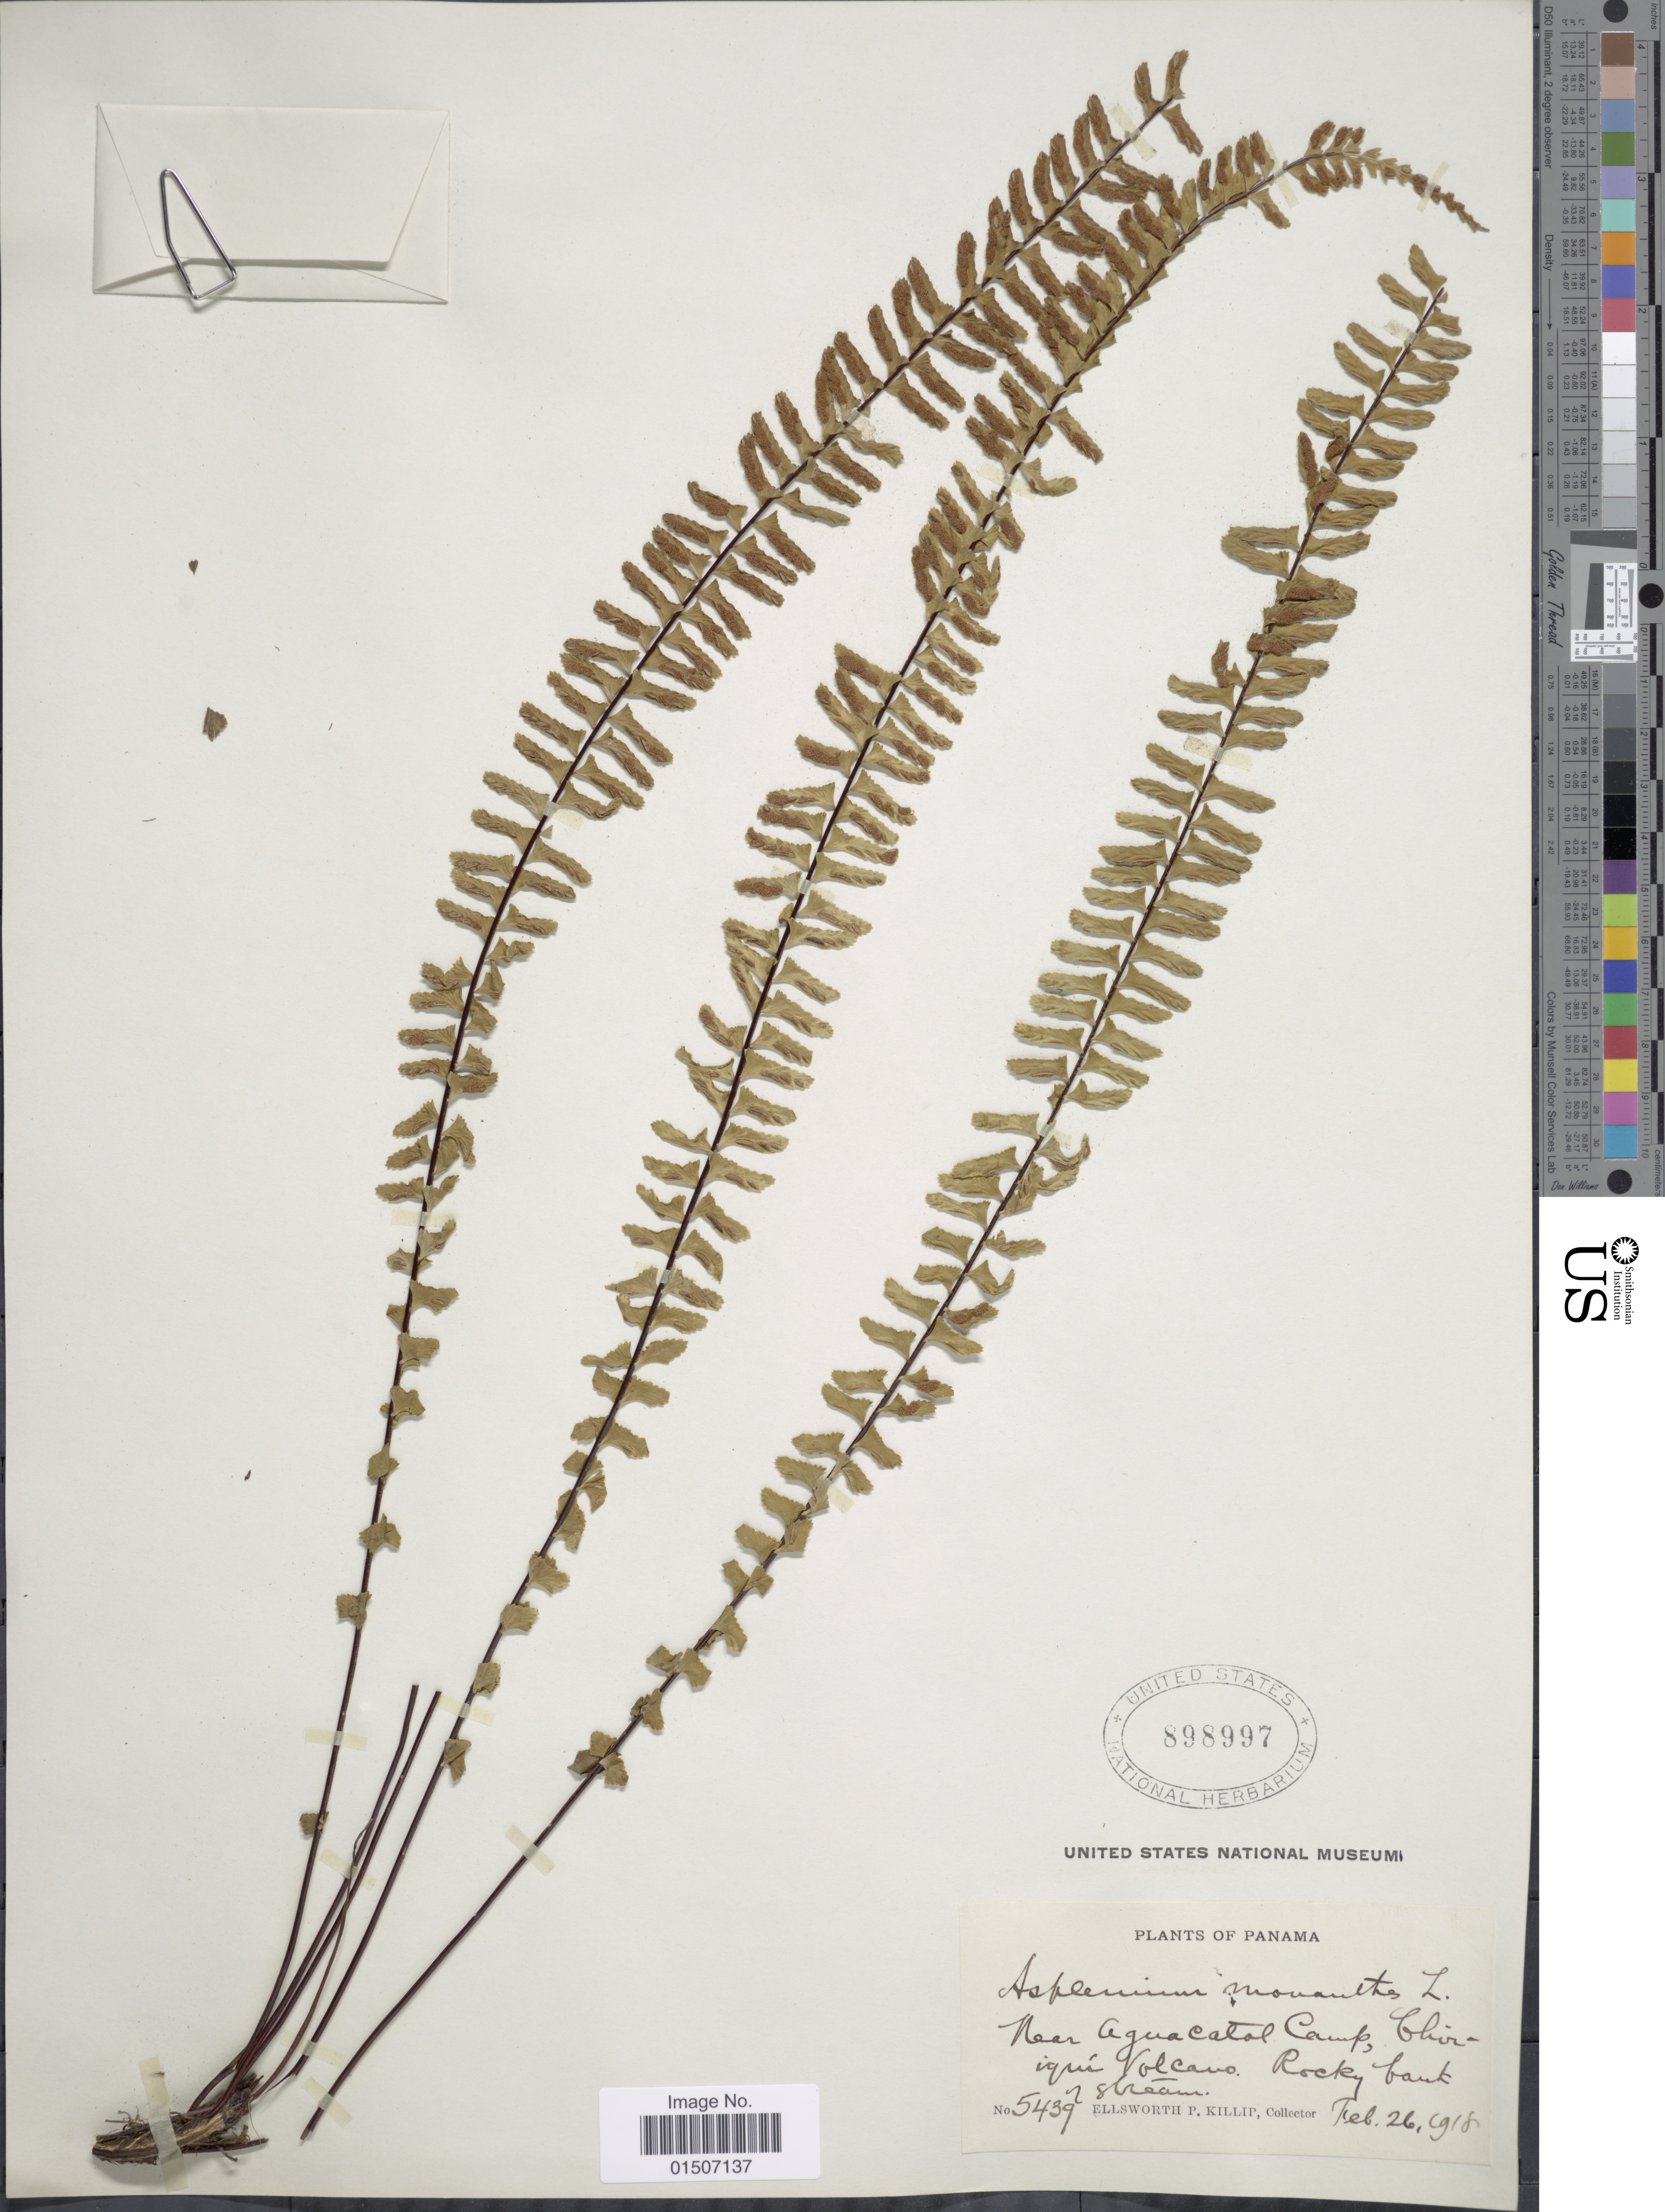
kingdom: Plantae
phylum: Tracheophyta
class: Polypodiopsida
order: Polypodiales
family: Aspleniaceae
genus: Asplenium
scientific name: Asplenium monanthes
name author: L.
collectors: E. P. Killip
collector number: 5439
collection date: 1918-02-26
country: Panama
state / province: Chiriqui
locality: Near Aguacatal Camp, Chiriqui Volcano, Rocky bank of stream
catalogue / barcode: US 898997